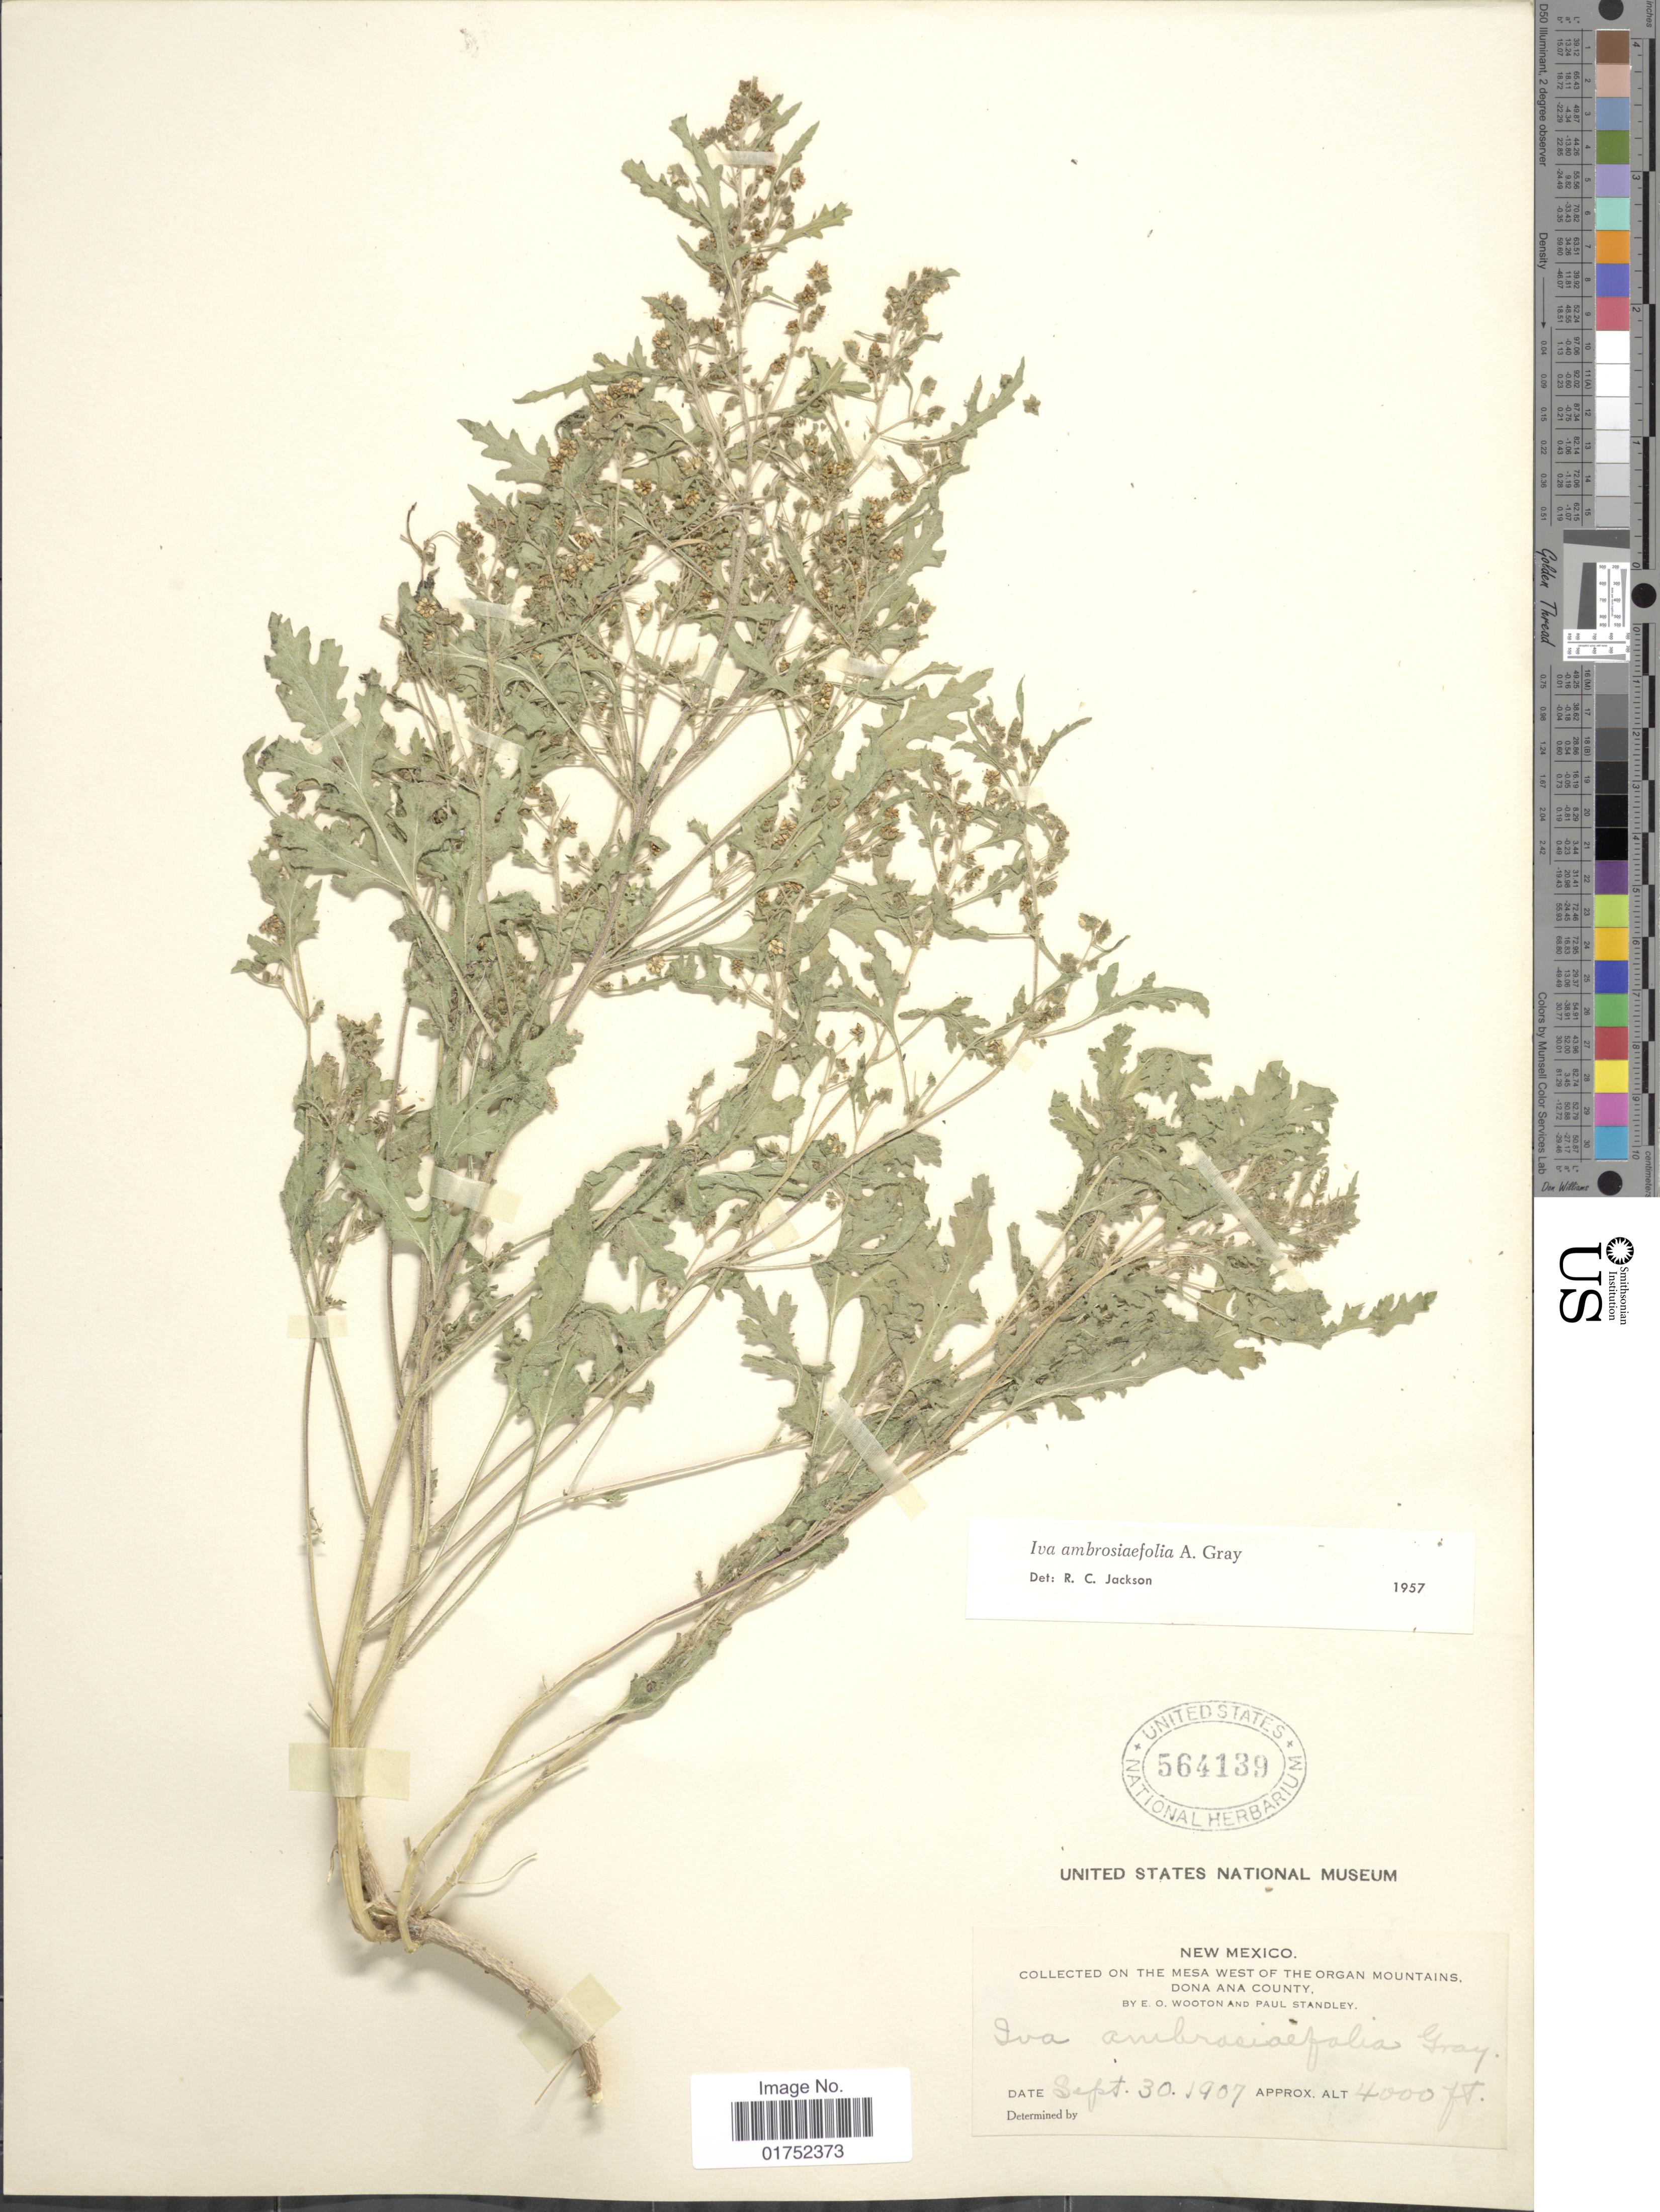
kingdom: Plantae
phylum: Tracheophyta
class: Magnoliopsida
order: Asterales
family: Asteraceae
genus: Iva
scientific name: Iva ambrosiifolia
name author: (A. Gray) A. Gray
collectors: E. O. Wooton & P. C. Standley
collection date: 1907-09-30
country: United States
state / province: New Mexico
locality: Mesa west of the Organ Mountains, Dona Ana County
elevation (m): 1219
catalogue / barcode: US 564139